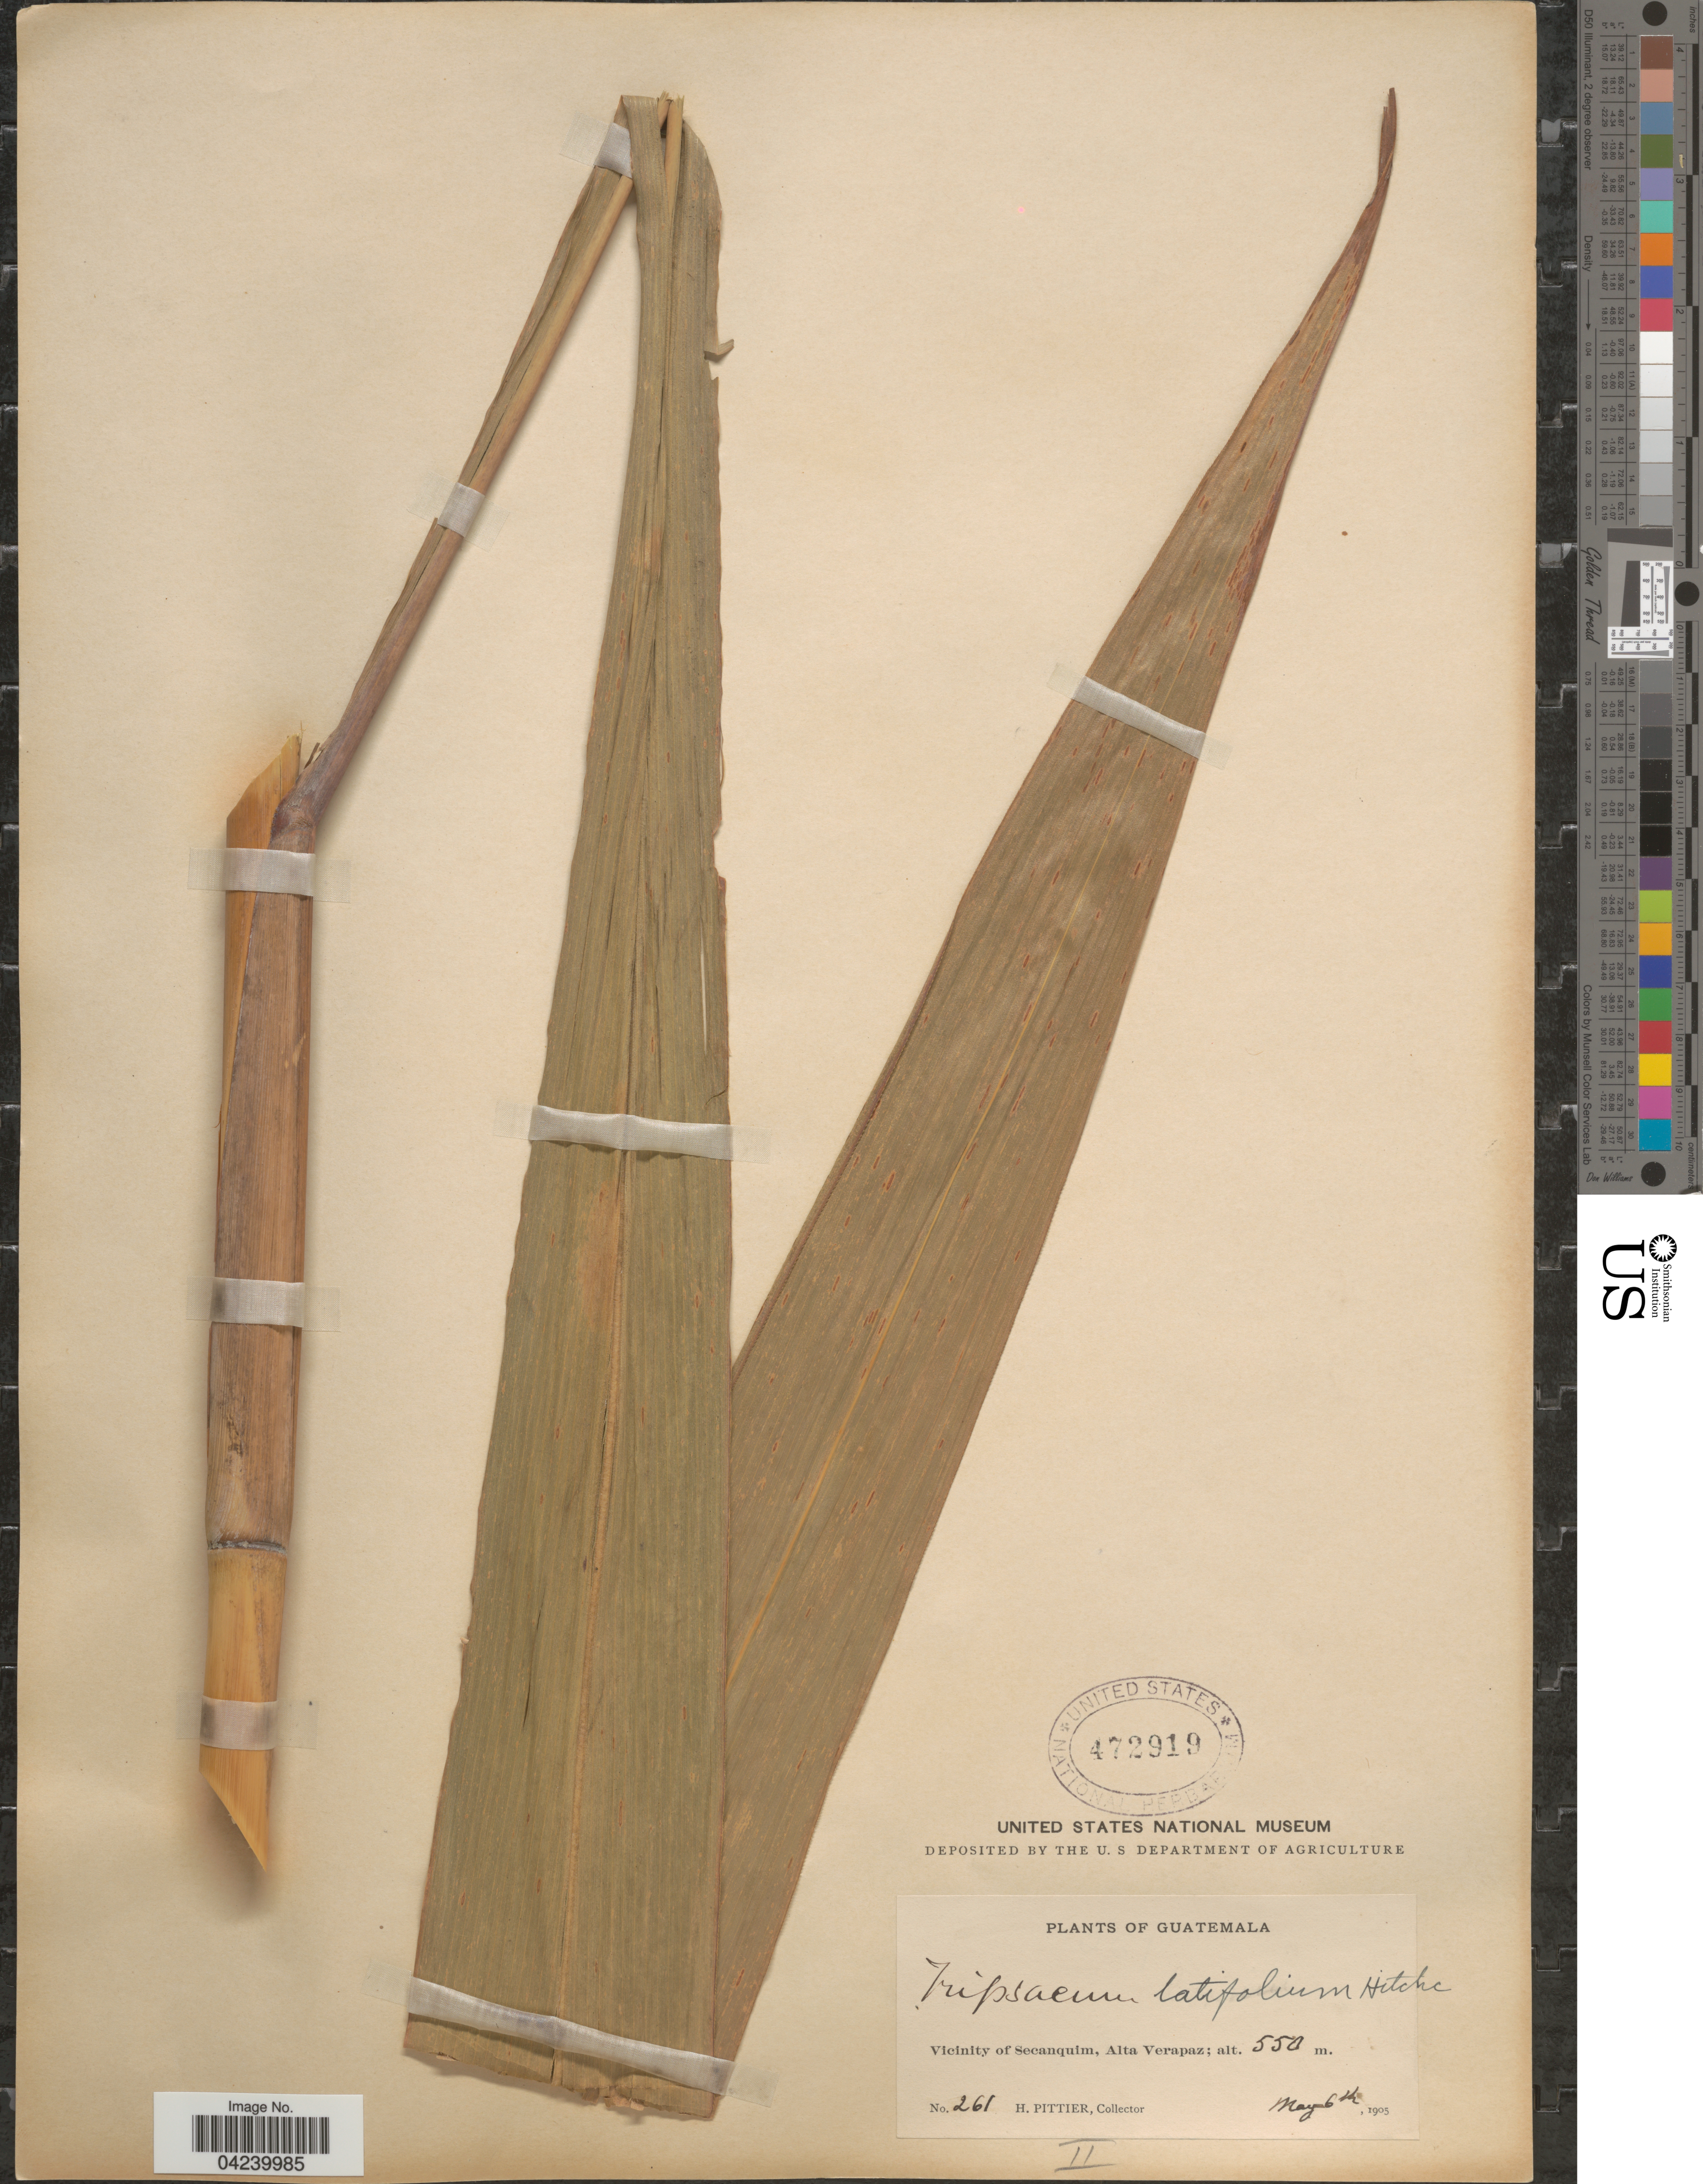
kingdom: Plantae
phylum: Tracheophyta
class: Liliopsida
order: Poales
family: Poaceae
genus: Tripsacum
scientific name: Tripsacum laxum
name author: Nash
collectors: H. F. Pittier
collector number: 261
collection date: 1905-05-06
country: Guatemala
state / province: Alta Verapaz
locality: Vicinity of Secanquim.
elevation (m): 550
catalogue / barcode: US 472919